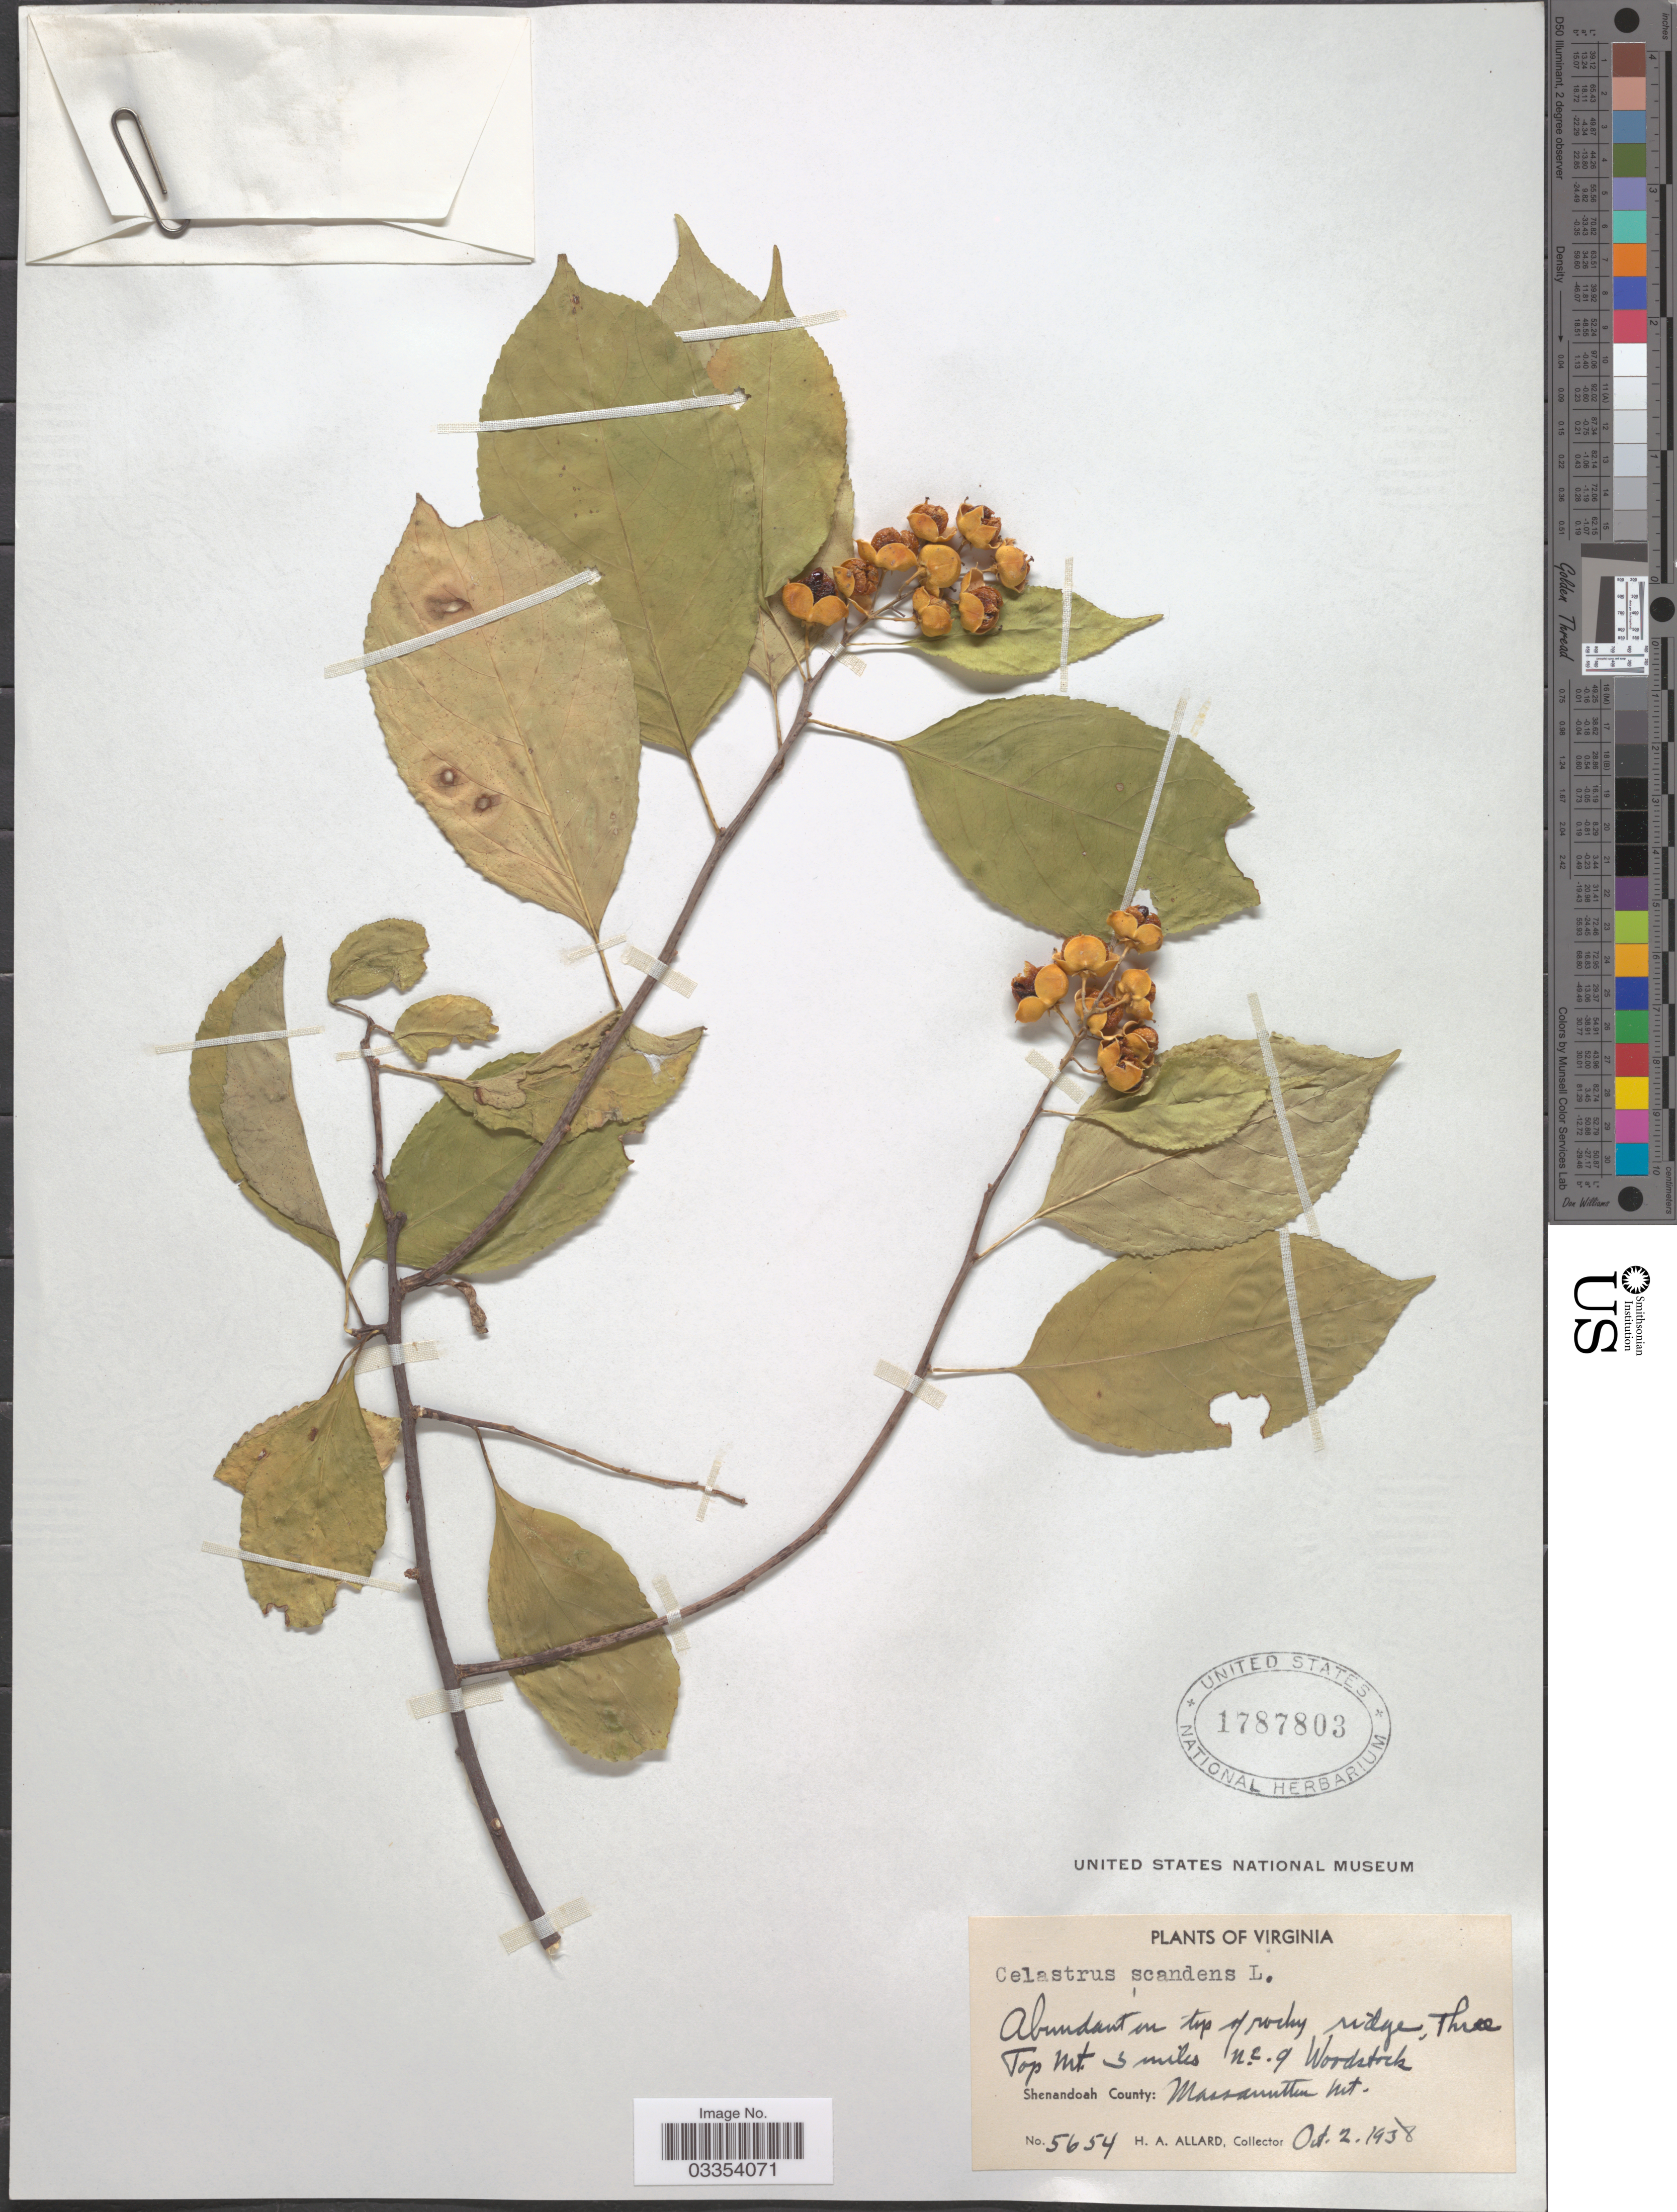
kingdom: Plantae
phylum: Tracheophyta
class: Magnoliopsida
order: Celastrales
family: Celastraceae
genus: Celastrus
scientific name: Celastrus scandens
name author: L.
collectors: H. A. Allard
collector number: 5654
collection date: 1938-10-02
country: United States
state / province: Virginia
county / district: Shenandoah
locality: Three Top Mt. 3 miles N.E.of Woodstock. Shenandoah County: Massanutten Mt.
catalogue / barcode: US 1787803